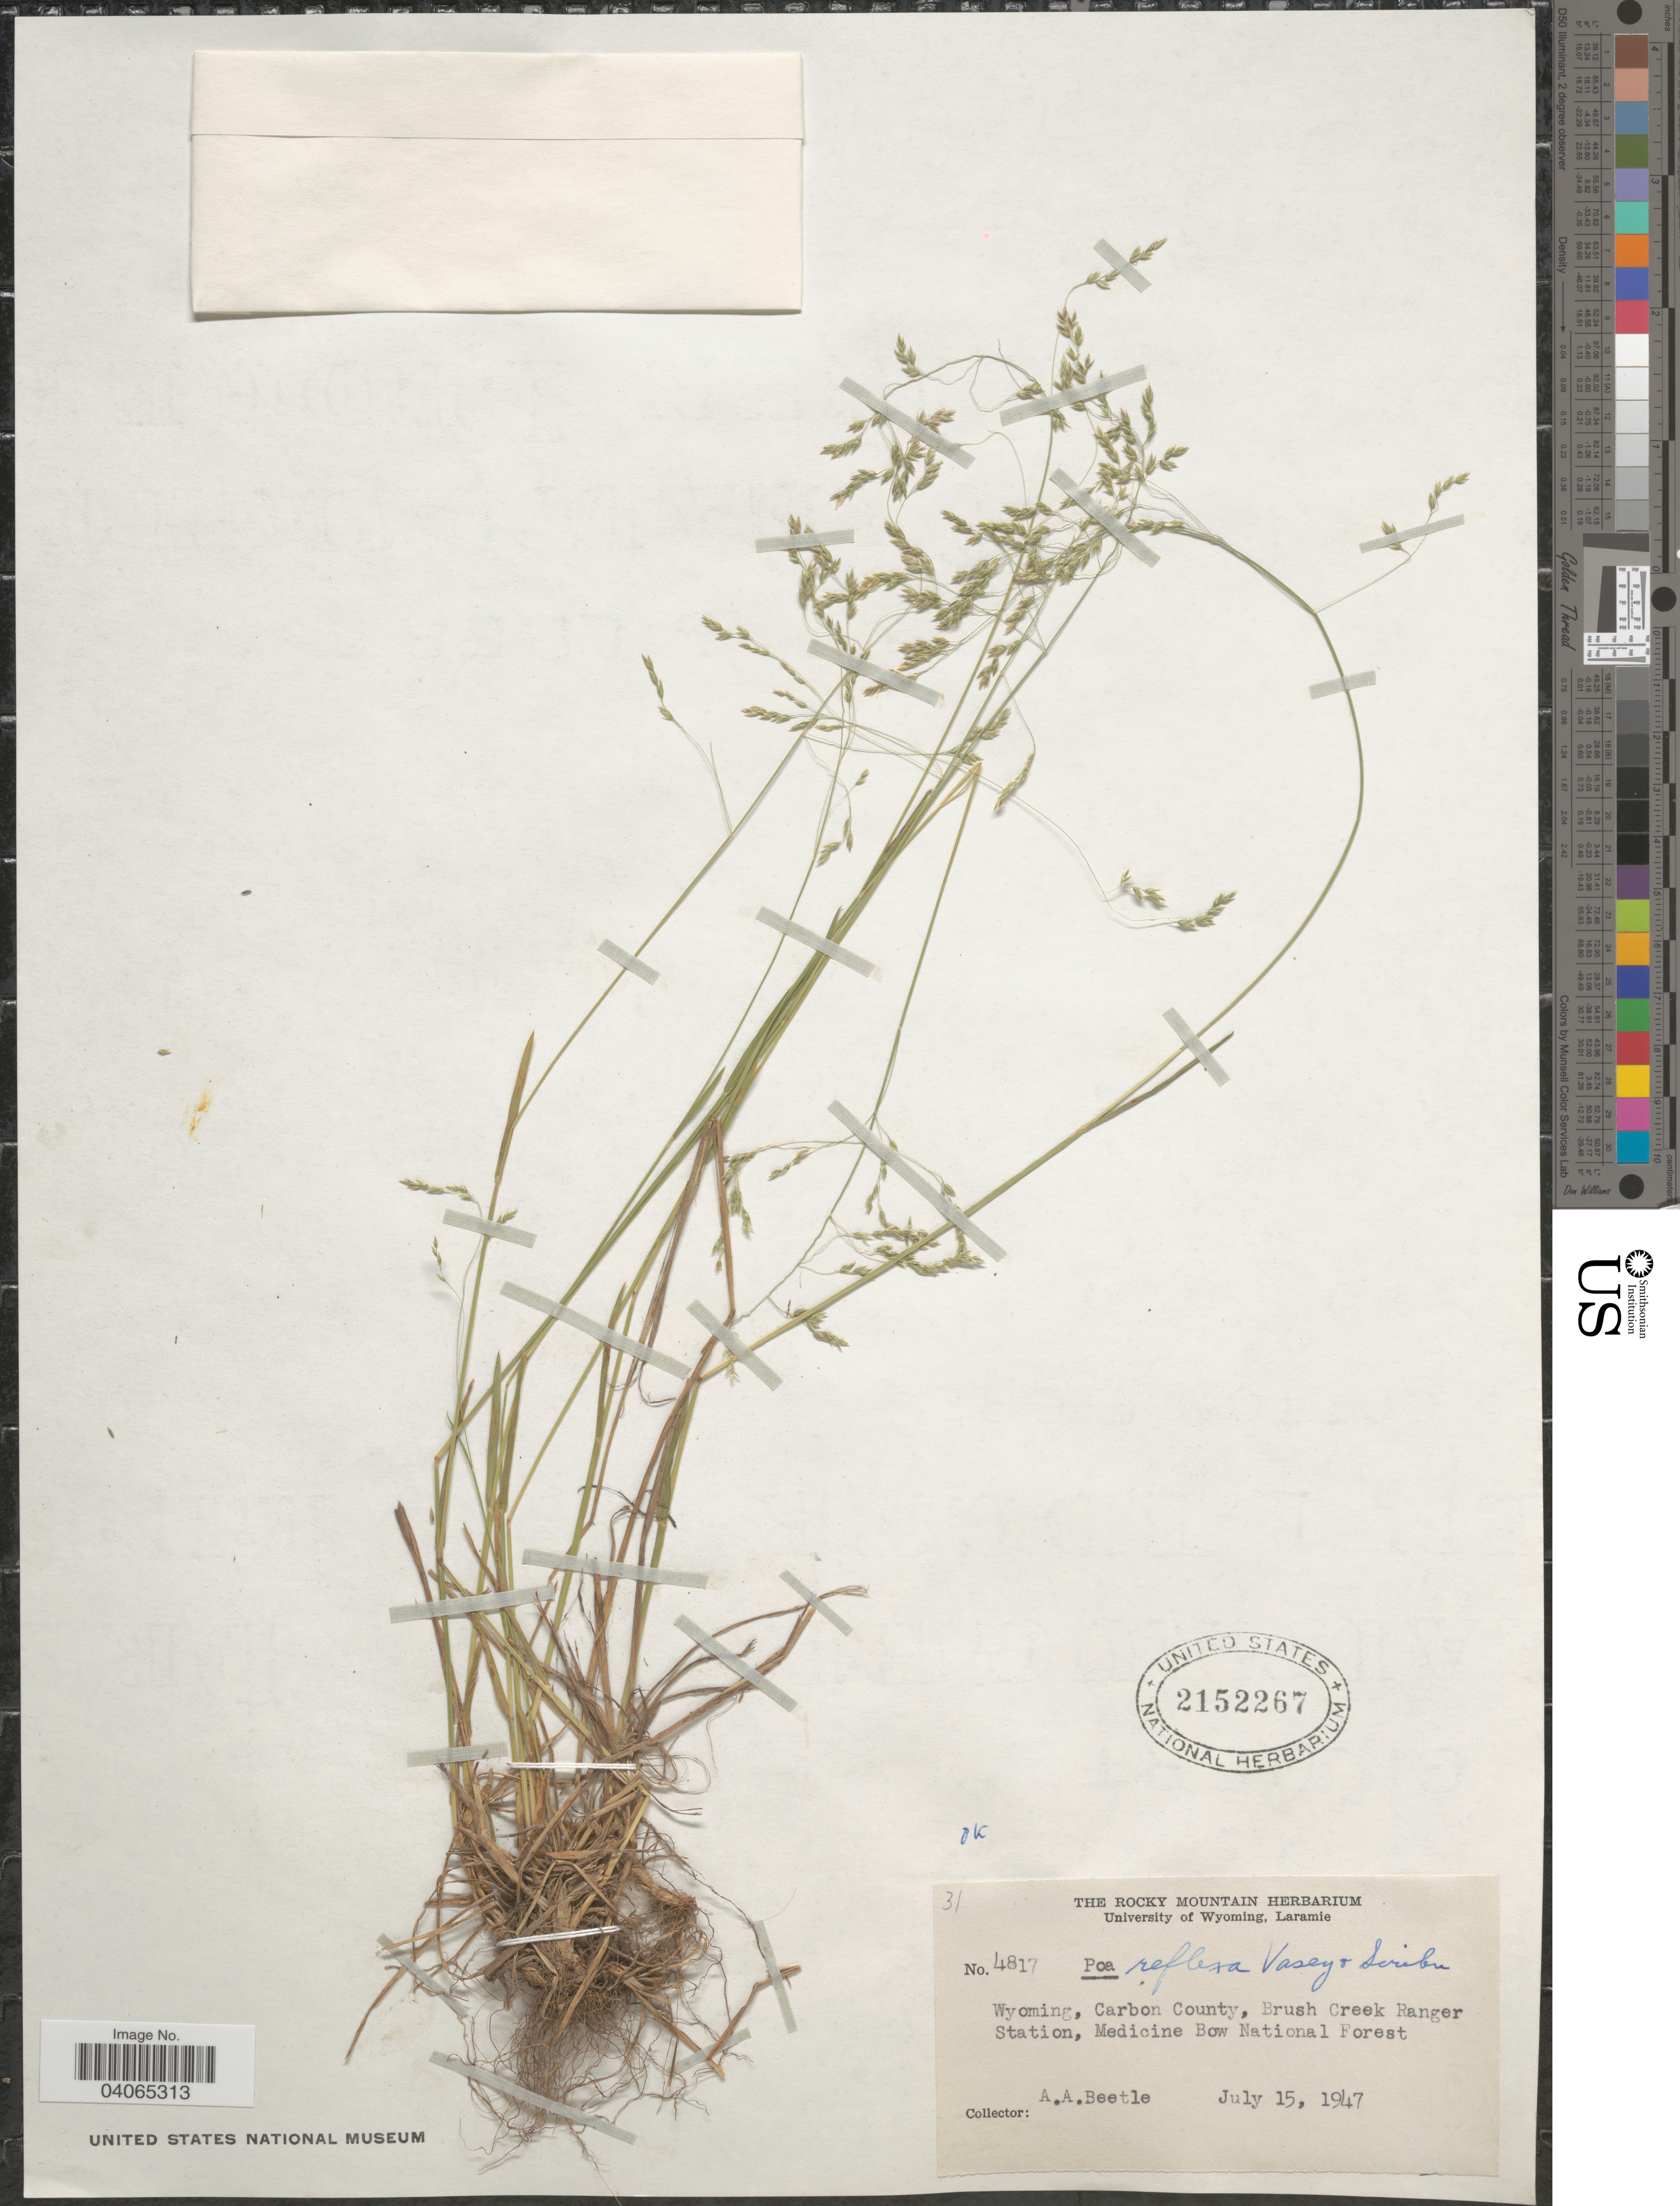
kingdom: Plantae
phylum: Tracheophyta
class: Liliopsida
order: Poales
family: Poaceae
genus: Poa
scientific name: Poa reflexa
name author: Vasey & Scribn.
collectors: A. A. Beetle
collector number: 4817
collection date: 1947-07-15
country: United States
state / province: Wyoming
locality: Carbon County, Brush Creek Ranger Station, Medicine Bow National Forest.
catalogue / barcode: US 2152267